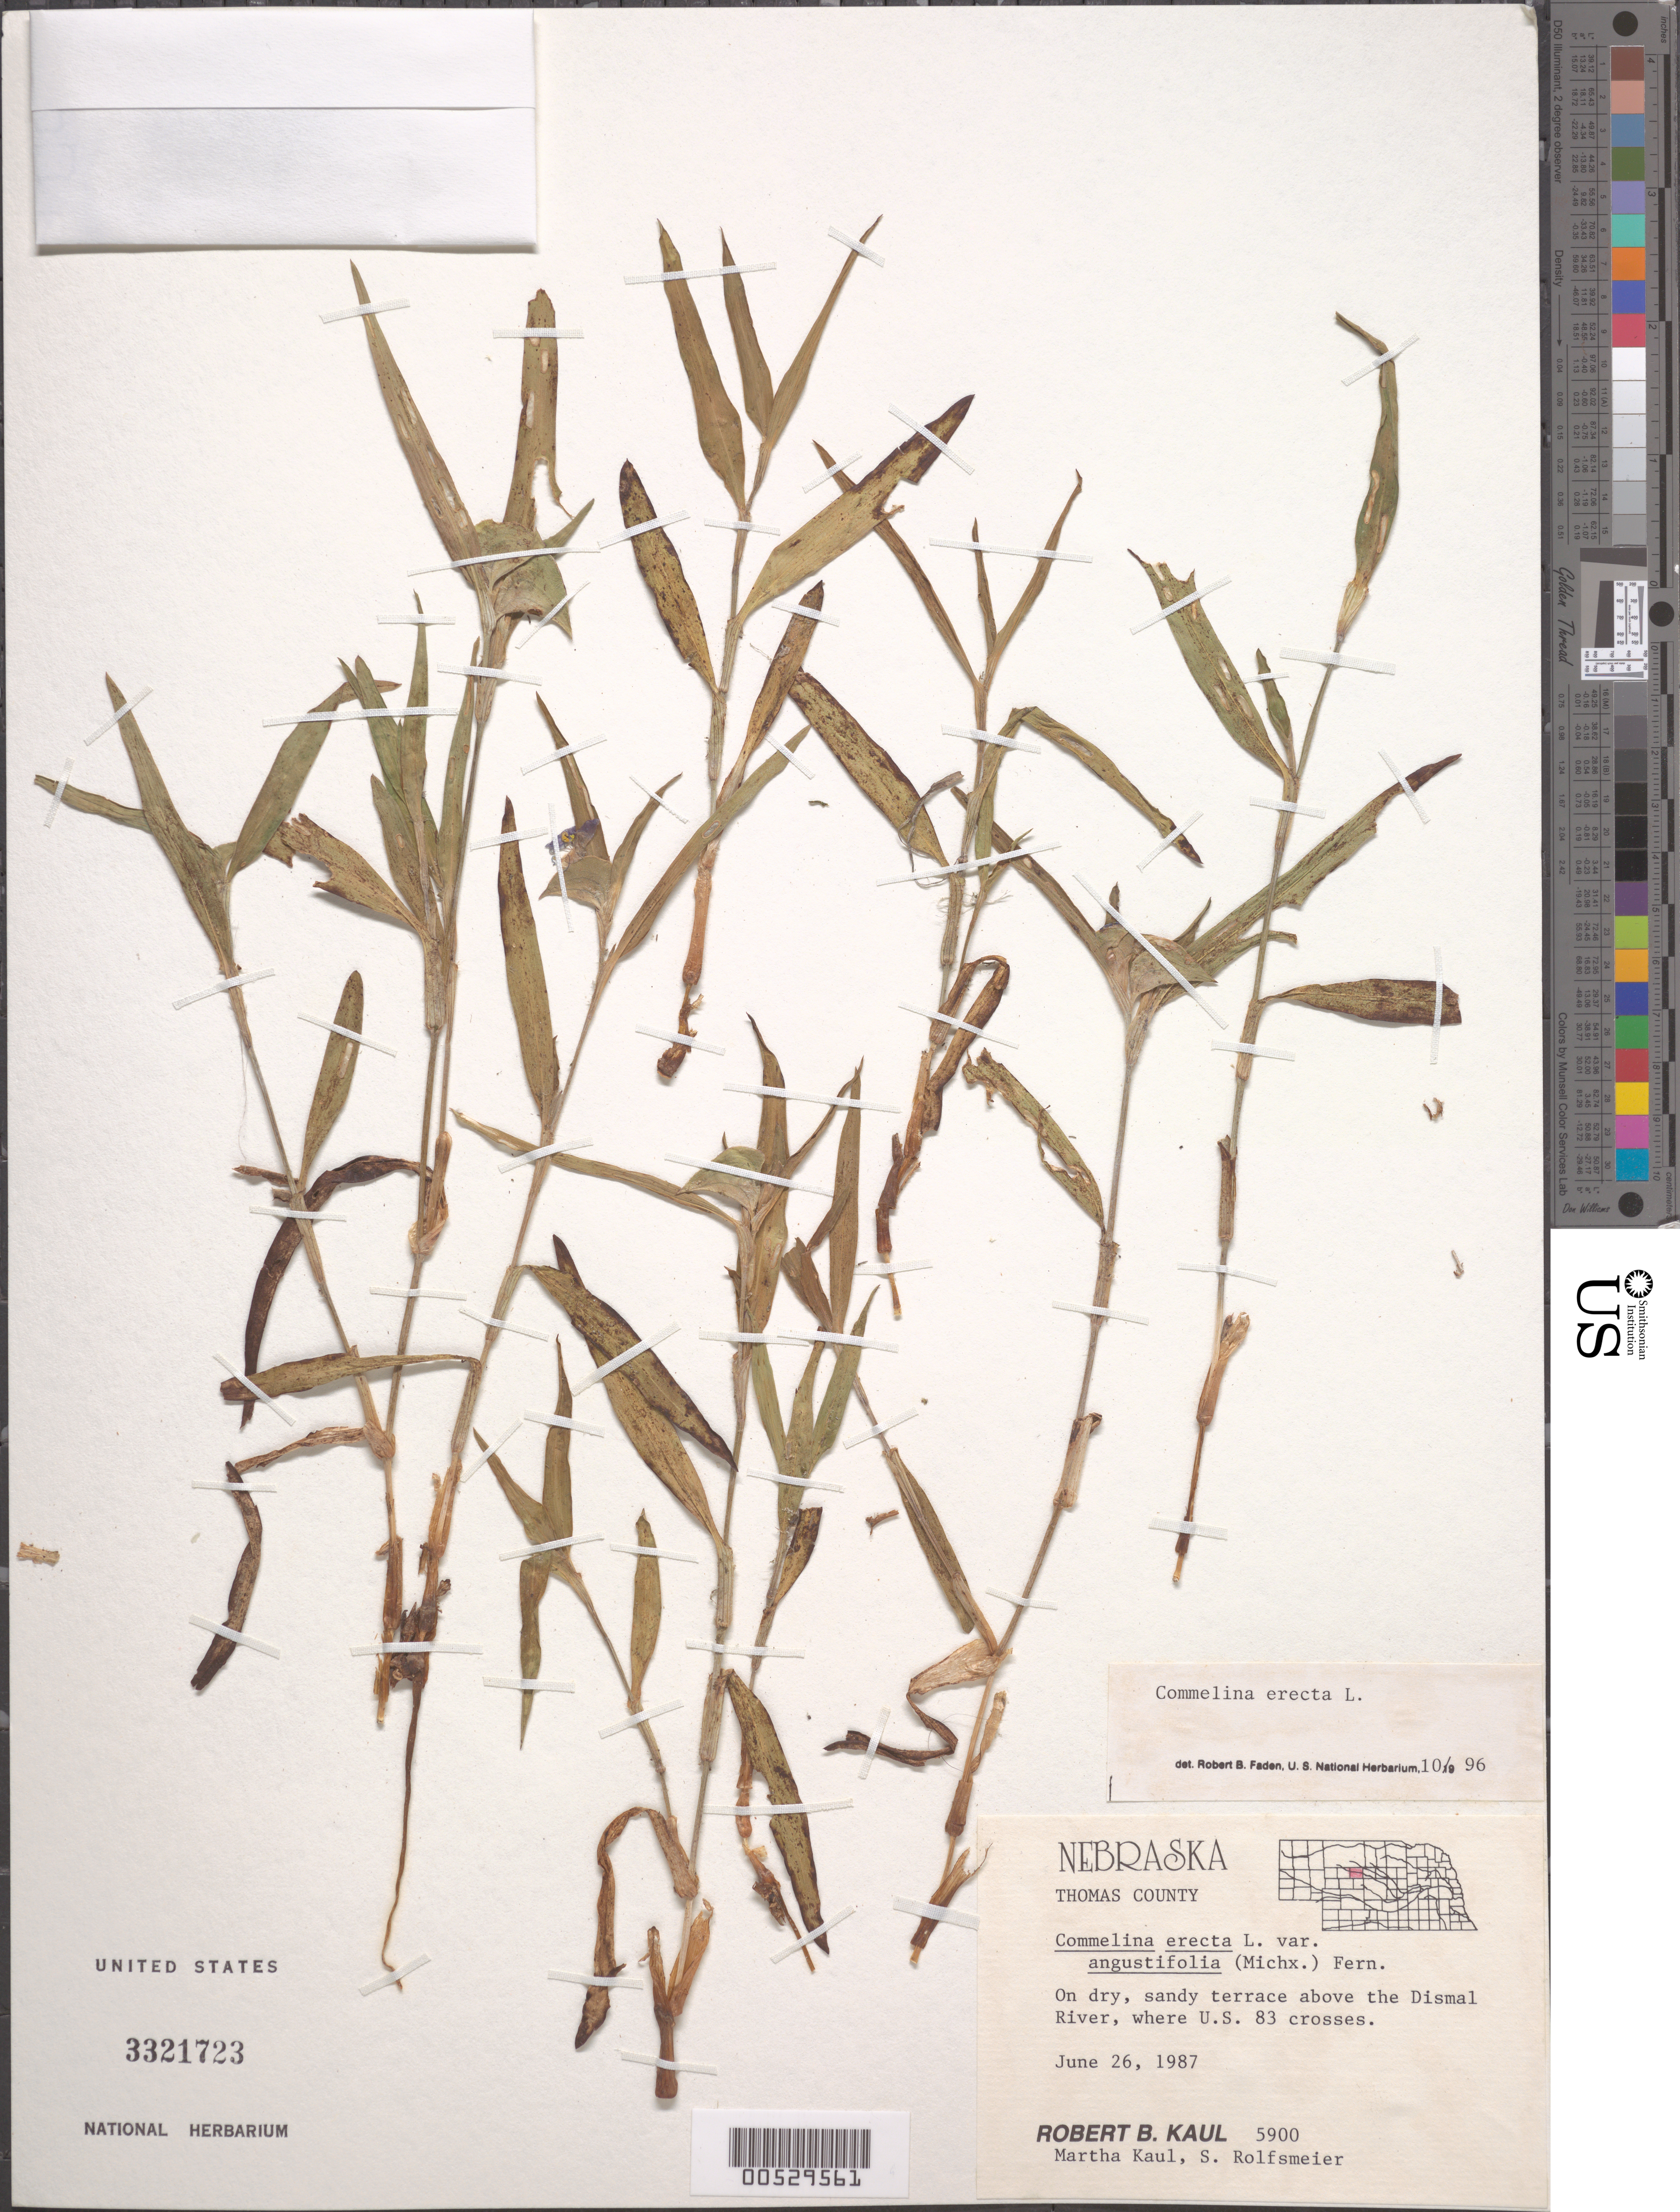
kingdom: Plantae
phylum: Tracheophyta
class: Liliopsida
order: Commelinales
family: Commelinaceae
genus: Commelina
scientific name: Commelina erecta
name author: L.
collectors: R. Kaul, M. Kaul & S. Rolfsmeier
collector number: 5900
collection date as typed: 26 Jun 1987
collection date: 1987-06-26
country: United States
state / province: Nebraska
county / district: Thomas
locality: Dismal river and us 83 intersection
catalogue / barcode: US 3321723